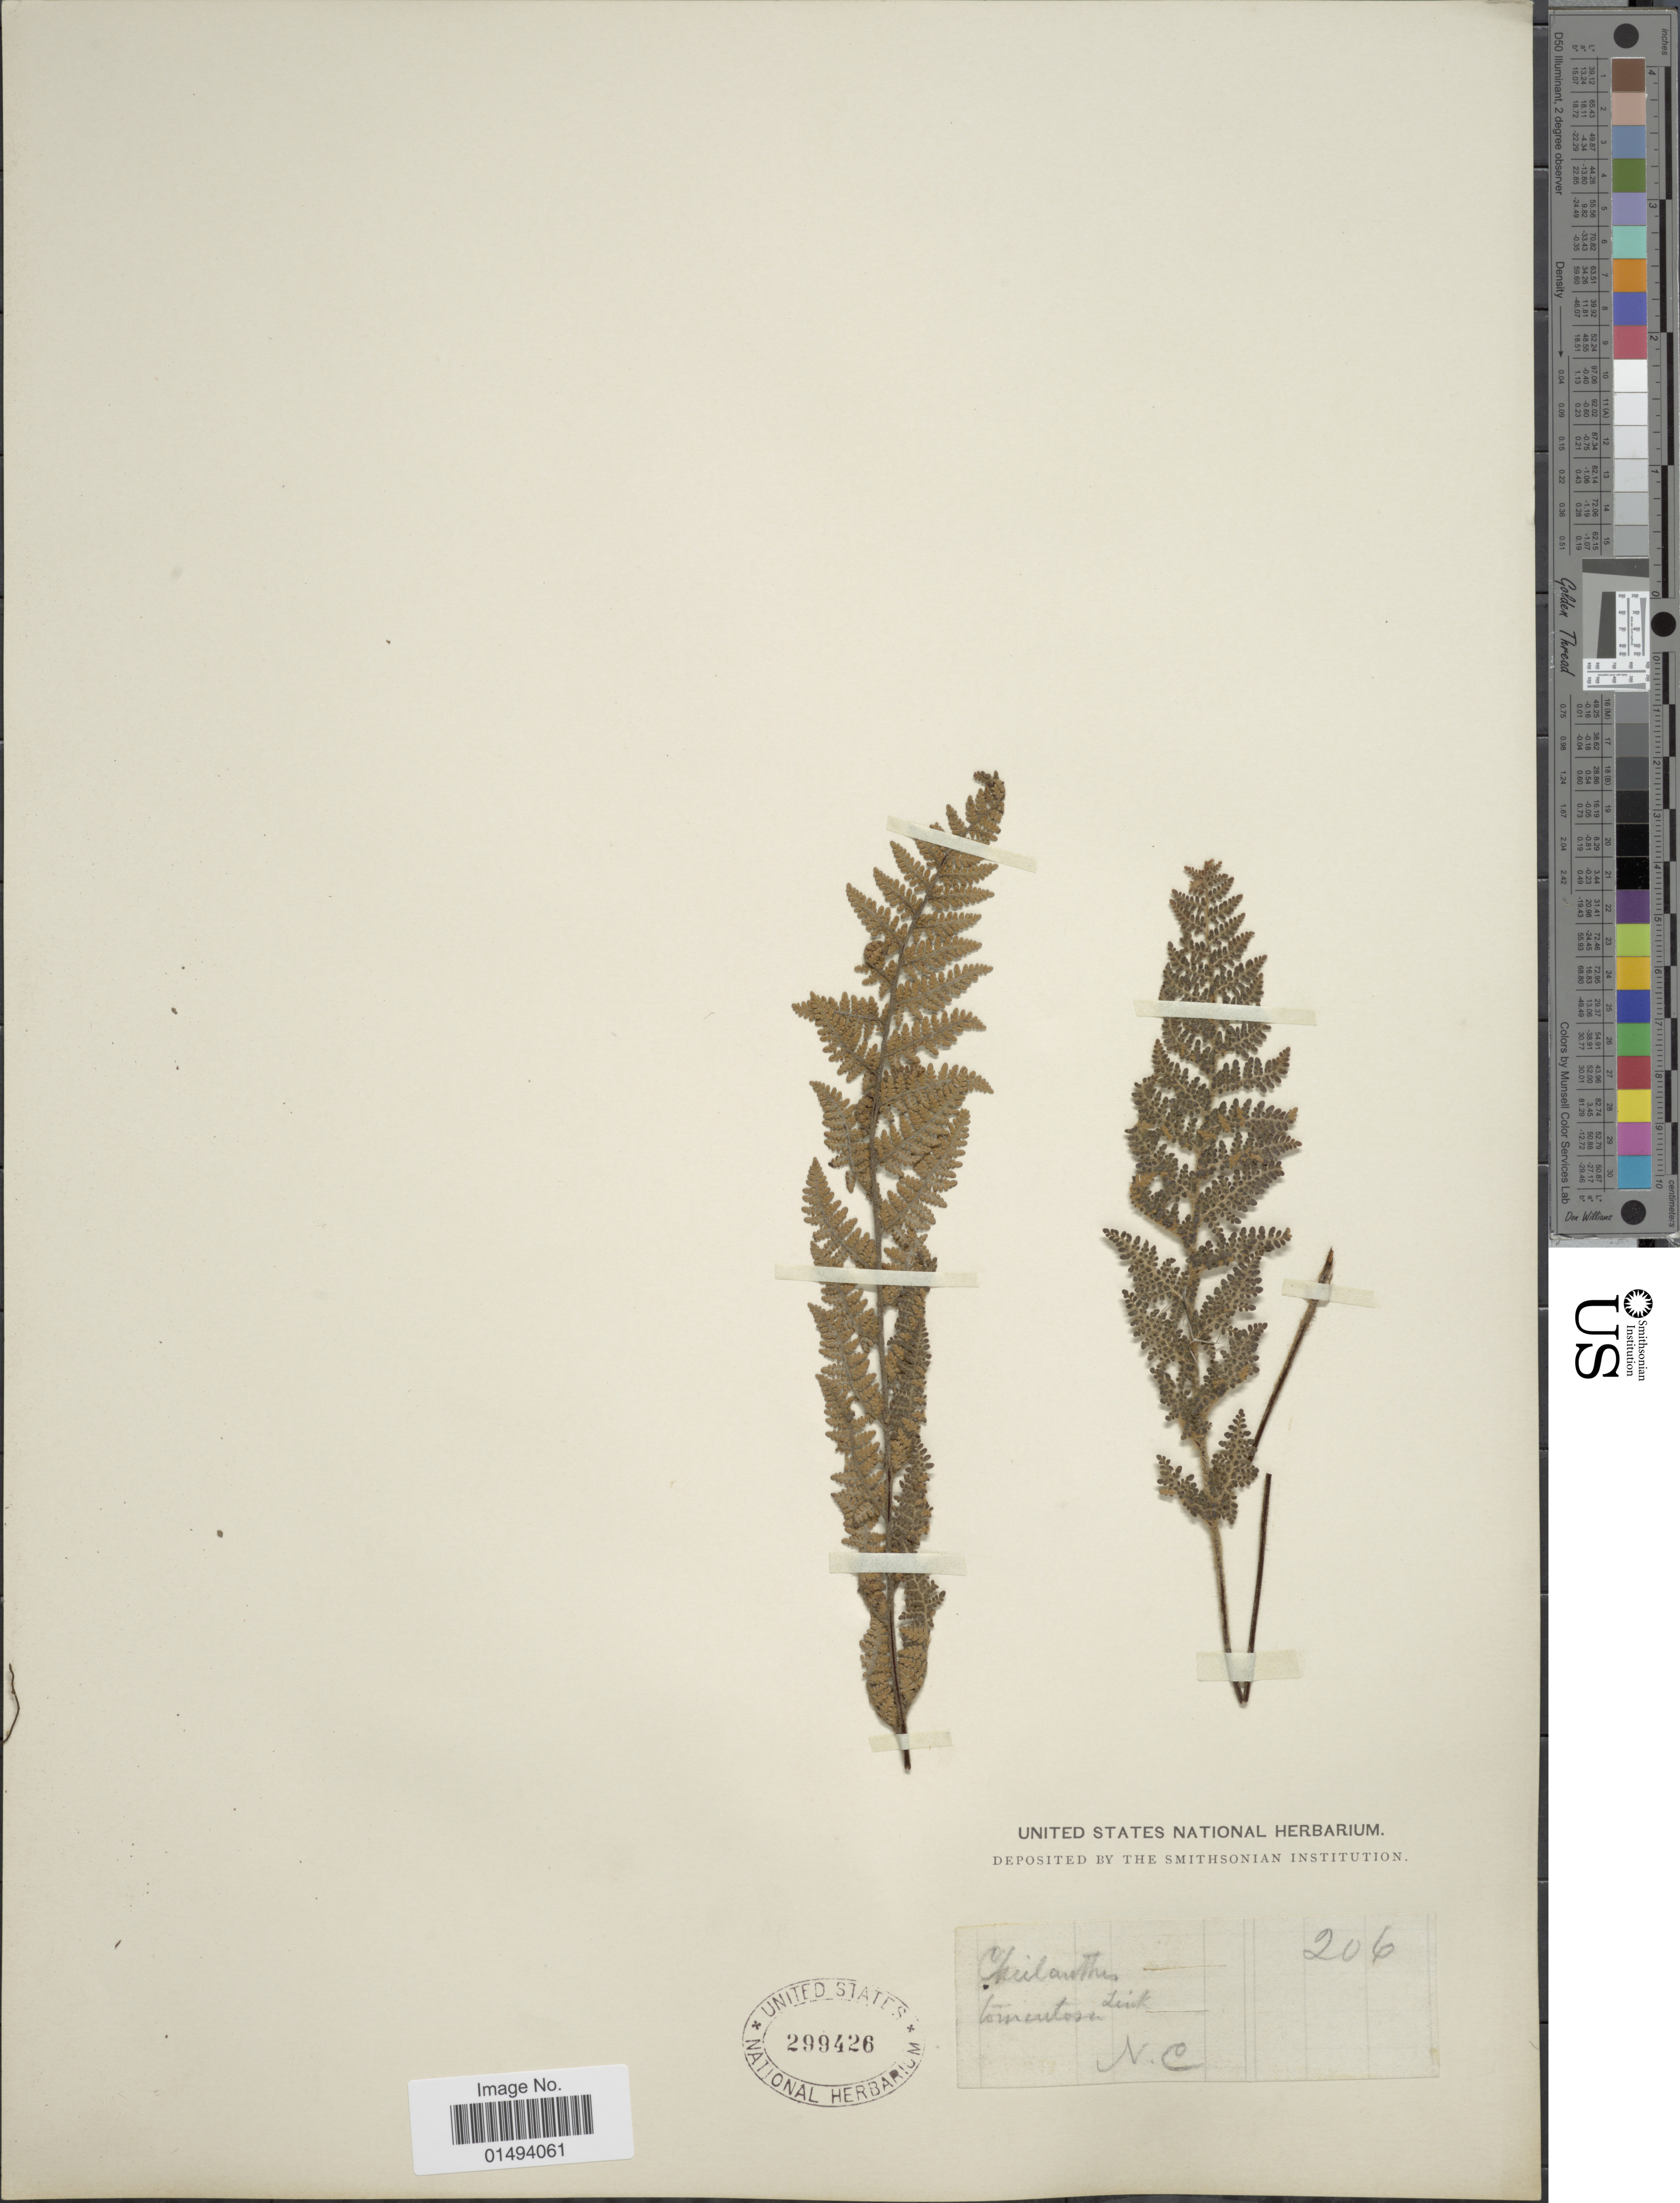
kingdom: Plantae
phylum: Tracheophyta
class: Polypodiopsida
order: Polypodiales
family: Pteridaceae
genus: Myriopteris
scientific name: Myriopteris tomentosa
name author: (Link) Fée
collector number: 206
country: United States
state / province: North Carolina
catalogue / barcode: US 299426